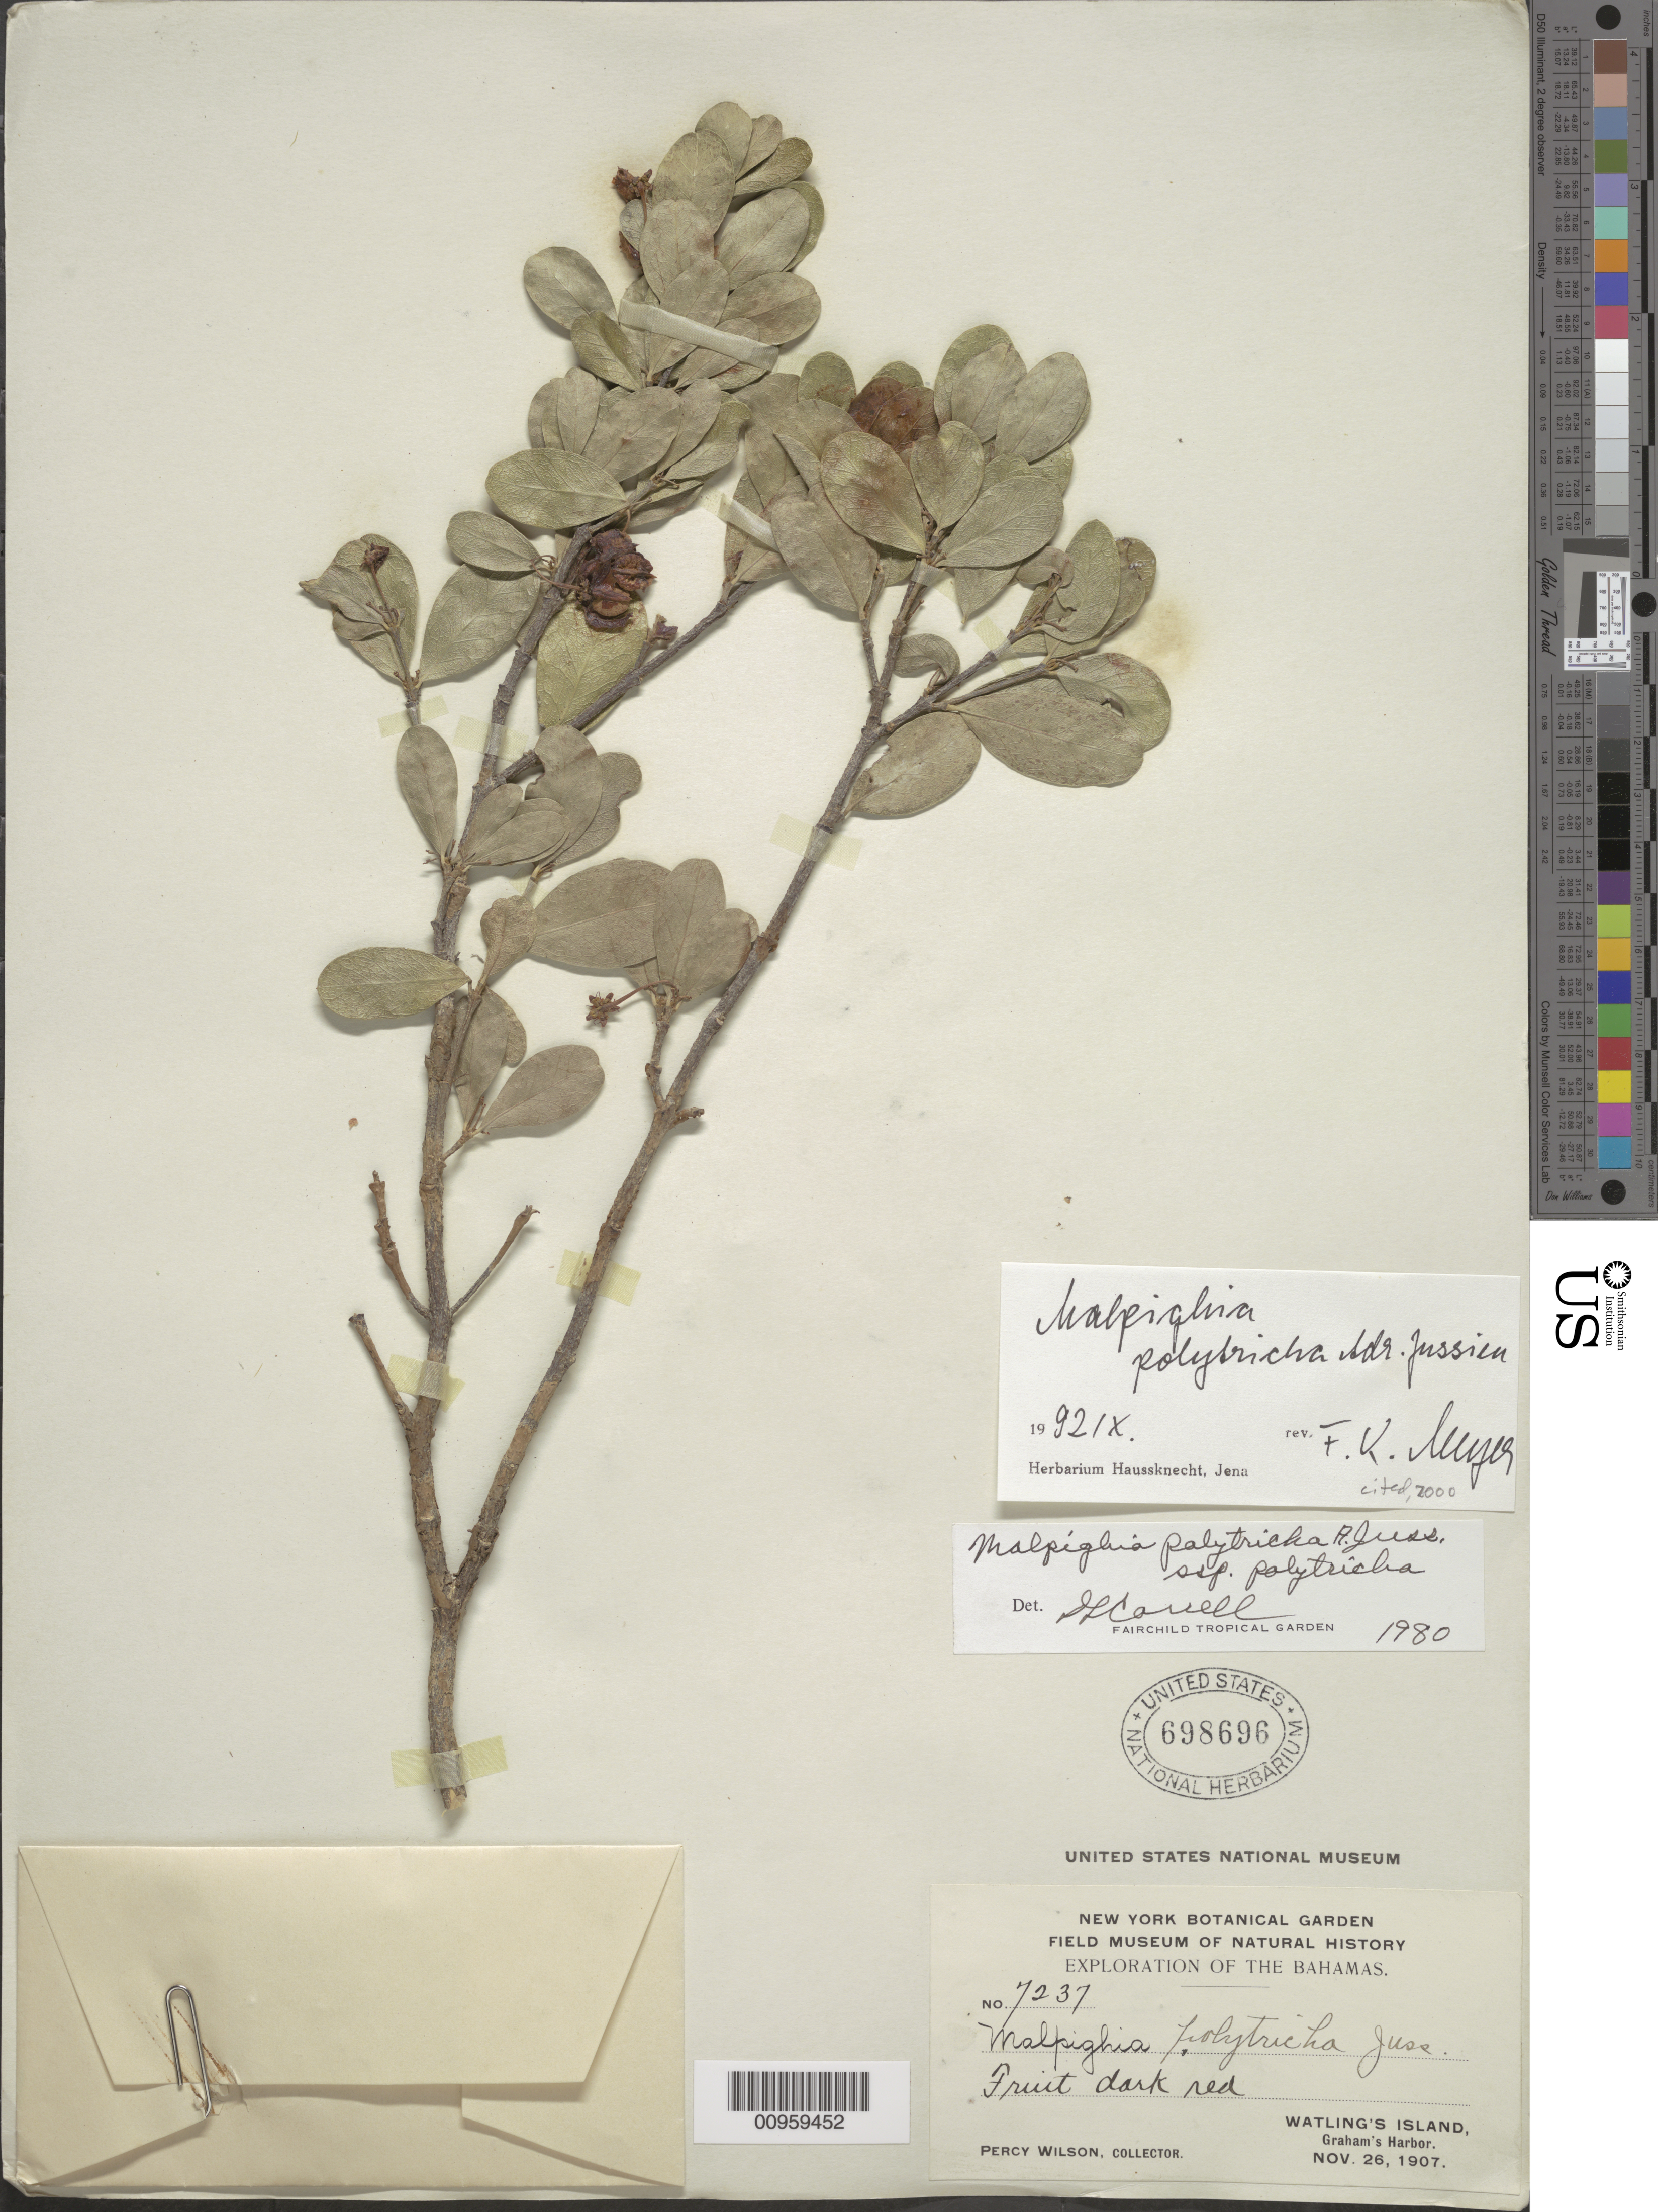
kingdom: Plantae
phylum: Tracheophyta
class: Magnoliopsida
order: Malpighiales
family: Malpighiaceae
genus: Malpighia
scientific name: Malpighia polytricha subsp. polytricha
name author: A. Juss.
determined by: Meyer, F. K.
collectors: P. Wilson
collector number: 7237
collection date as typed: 26 Nov 1907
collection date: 1907-11-26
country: Bahamas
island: Watling's Island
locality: Graham's Harbor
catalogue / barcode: US 698696